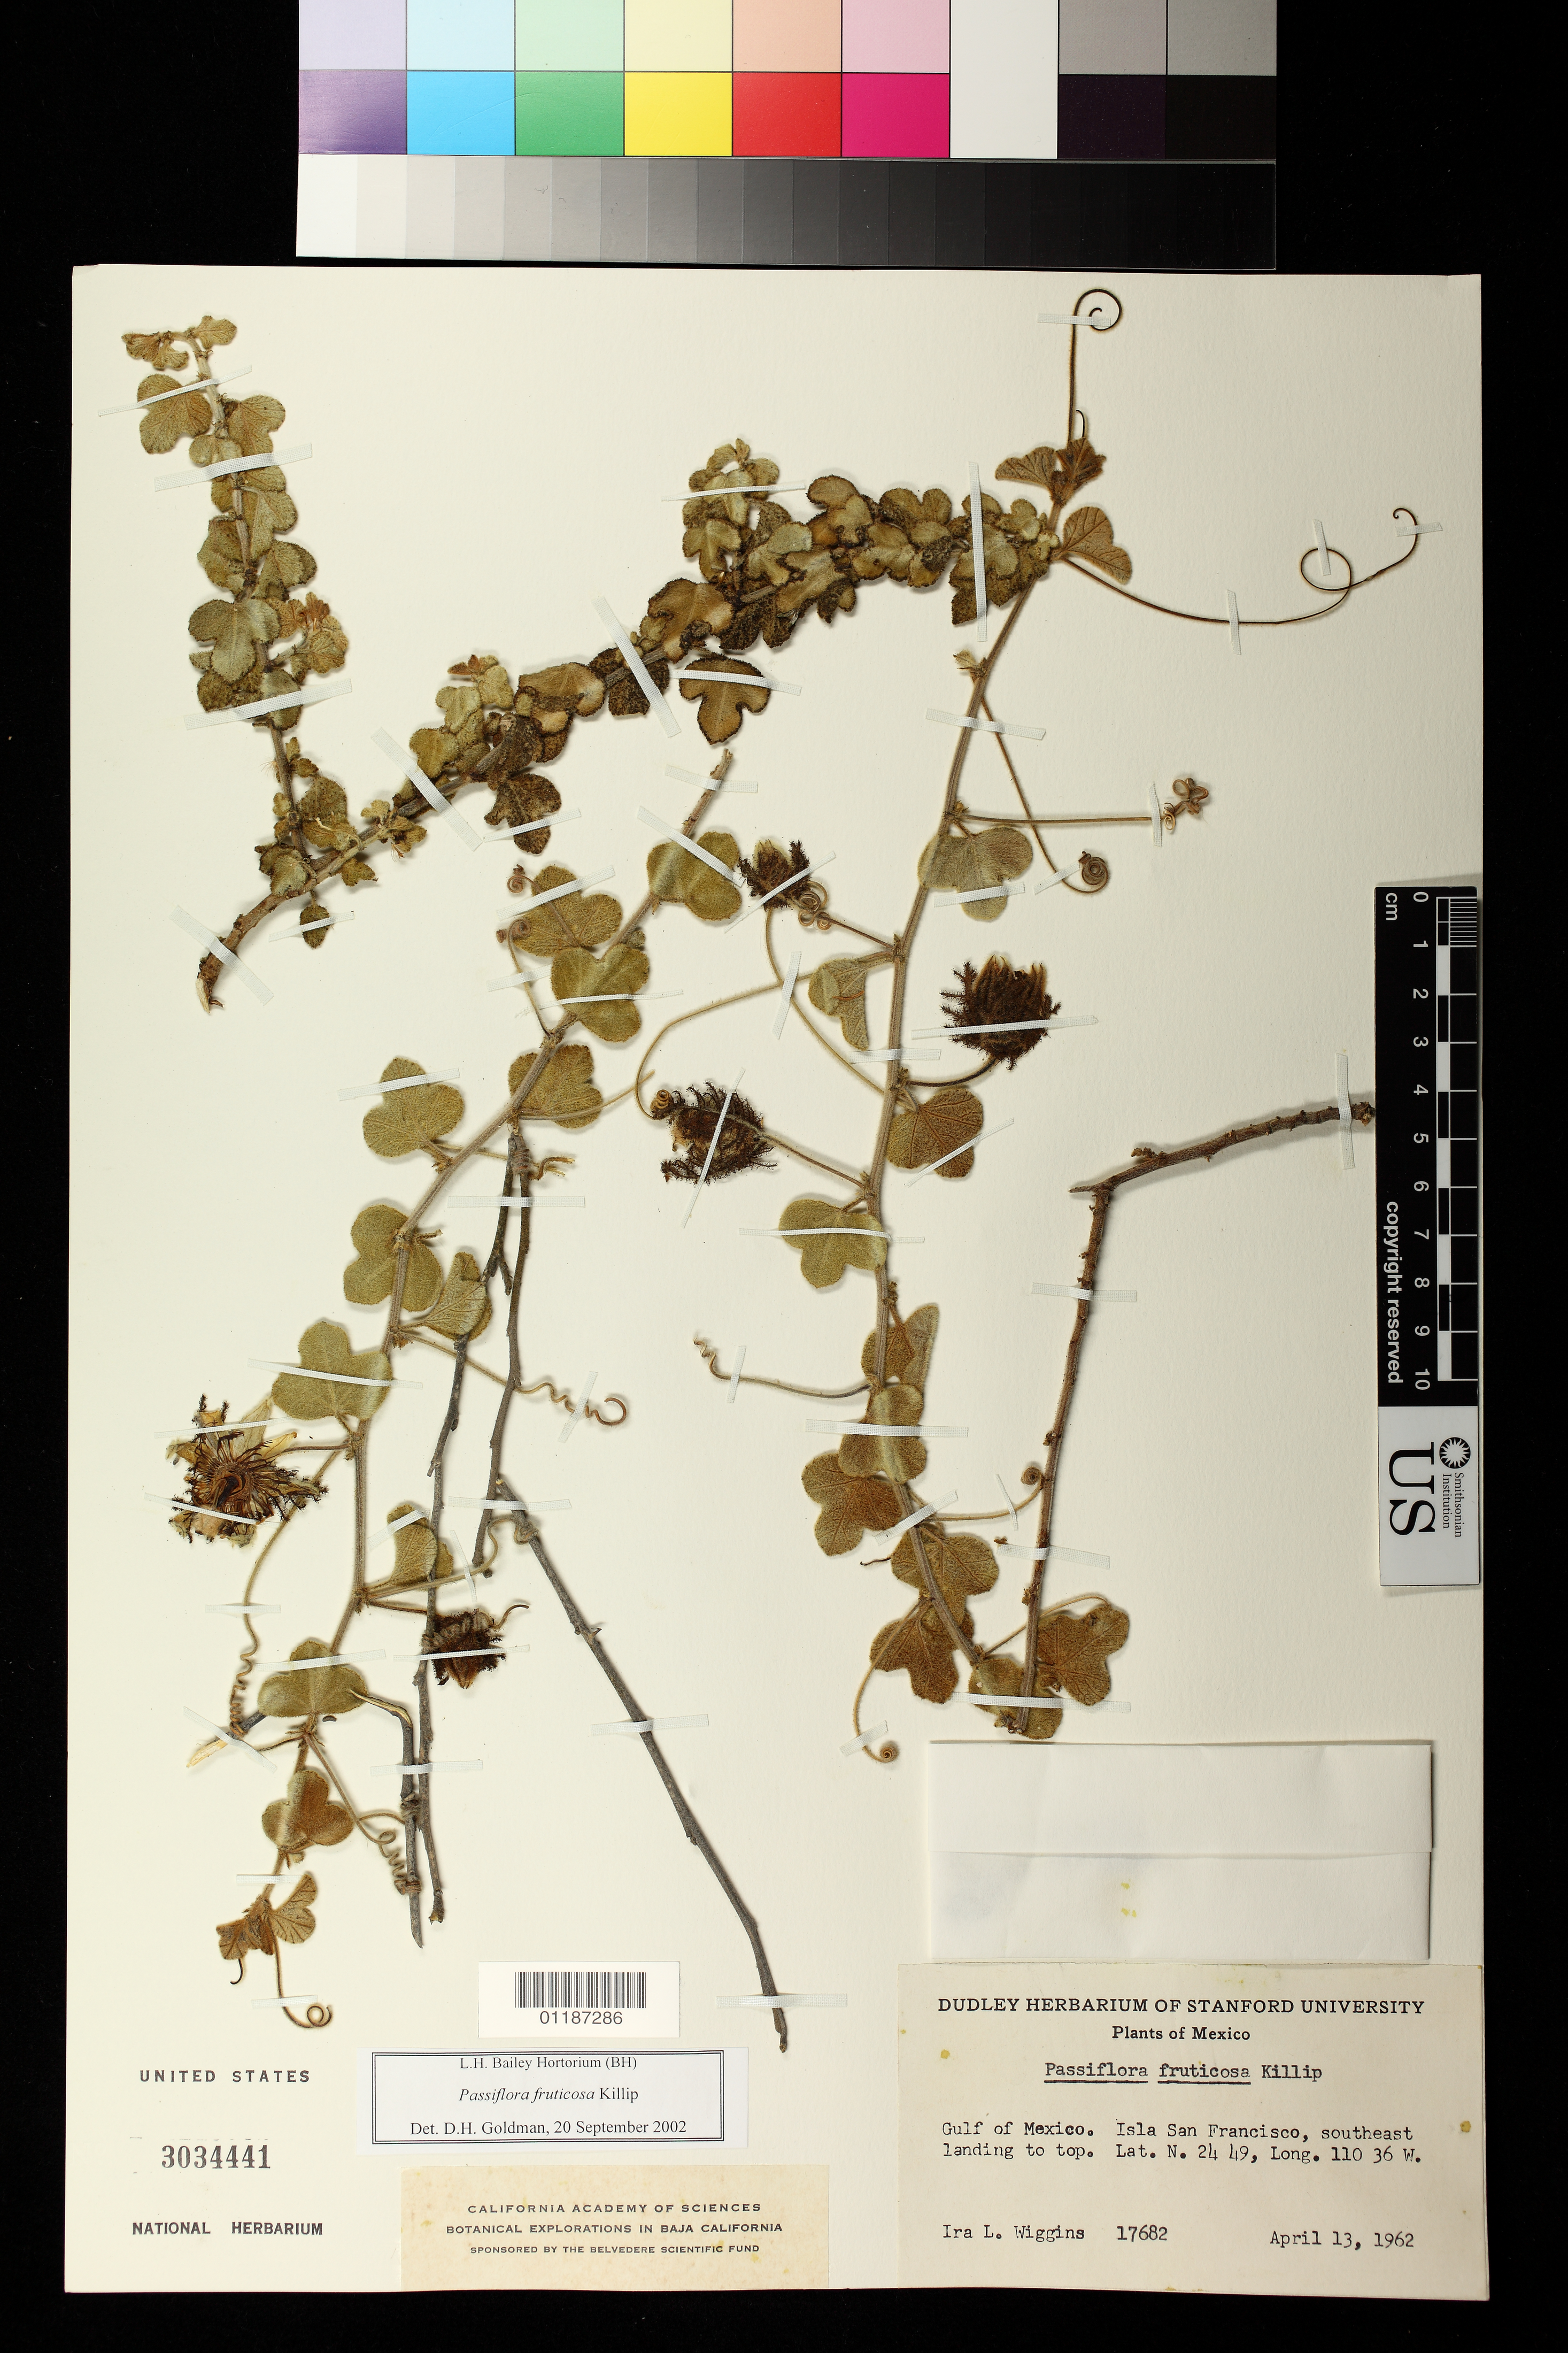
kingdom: Plantae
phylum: Tracheophyta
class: Magnoliopsida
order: Malpighiales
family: Passifloraceae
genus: Passiflora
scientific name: Passiflora fruticosa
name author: Killip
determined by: Svoboda, Harlan T., (NA), US Department of Agriculture (UNITED STATES)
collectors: I. L. Wiggins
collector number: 17682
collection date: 1962-04-13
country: Mexico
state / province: Baja California Sur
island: San Francisco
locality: Gulf of Mexico. Isla San Francisco (island), SE landing to top.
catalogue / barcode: US 3034441